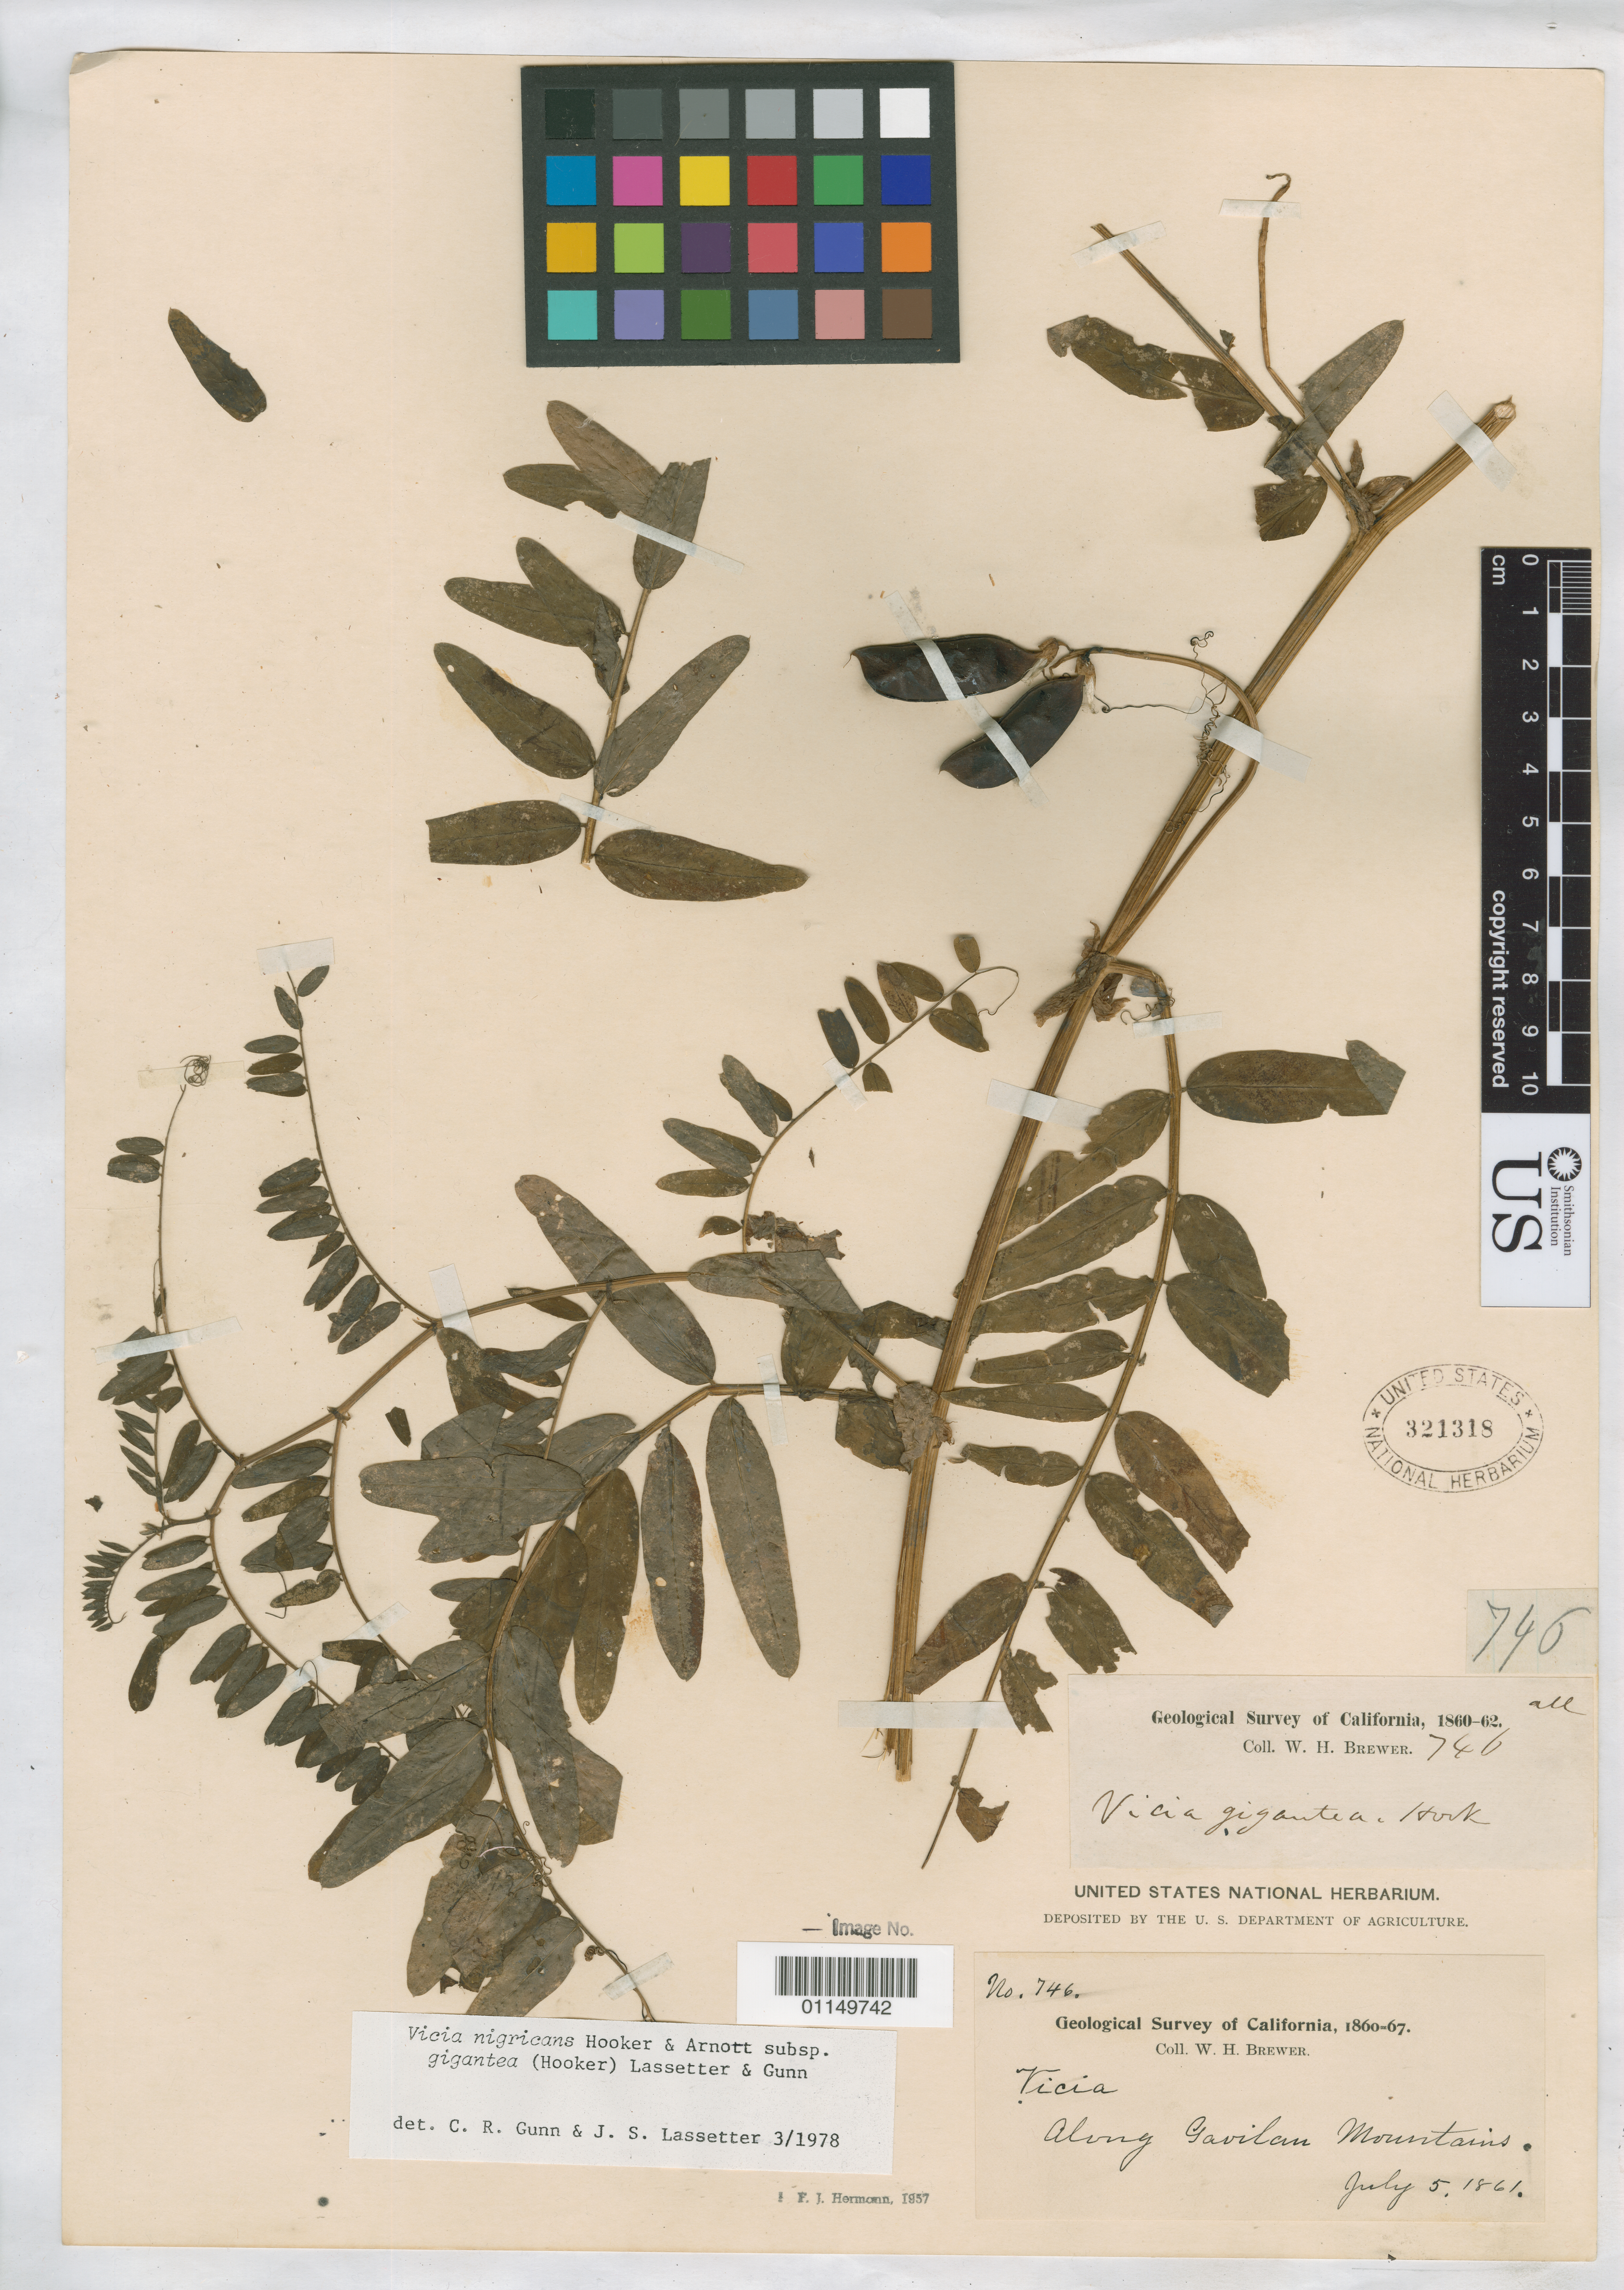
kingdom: Plantae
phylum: Tracheophyta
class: Magnoliopsida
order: Fabales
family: Fabaceae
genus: Vicia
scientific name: Vicia nigricans subsp. gigantea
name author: Hook. & Arn.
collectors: W. H. Brewer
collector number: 746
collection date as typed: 05 Jul 1861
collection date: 1861-07-05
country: United States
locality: Along Gavilan Mts.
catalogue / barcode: US 321318